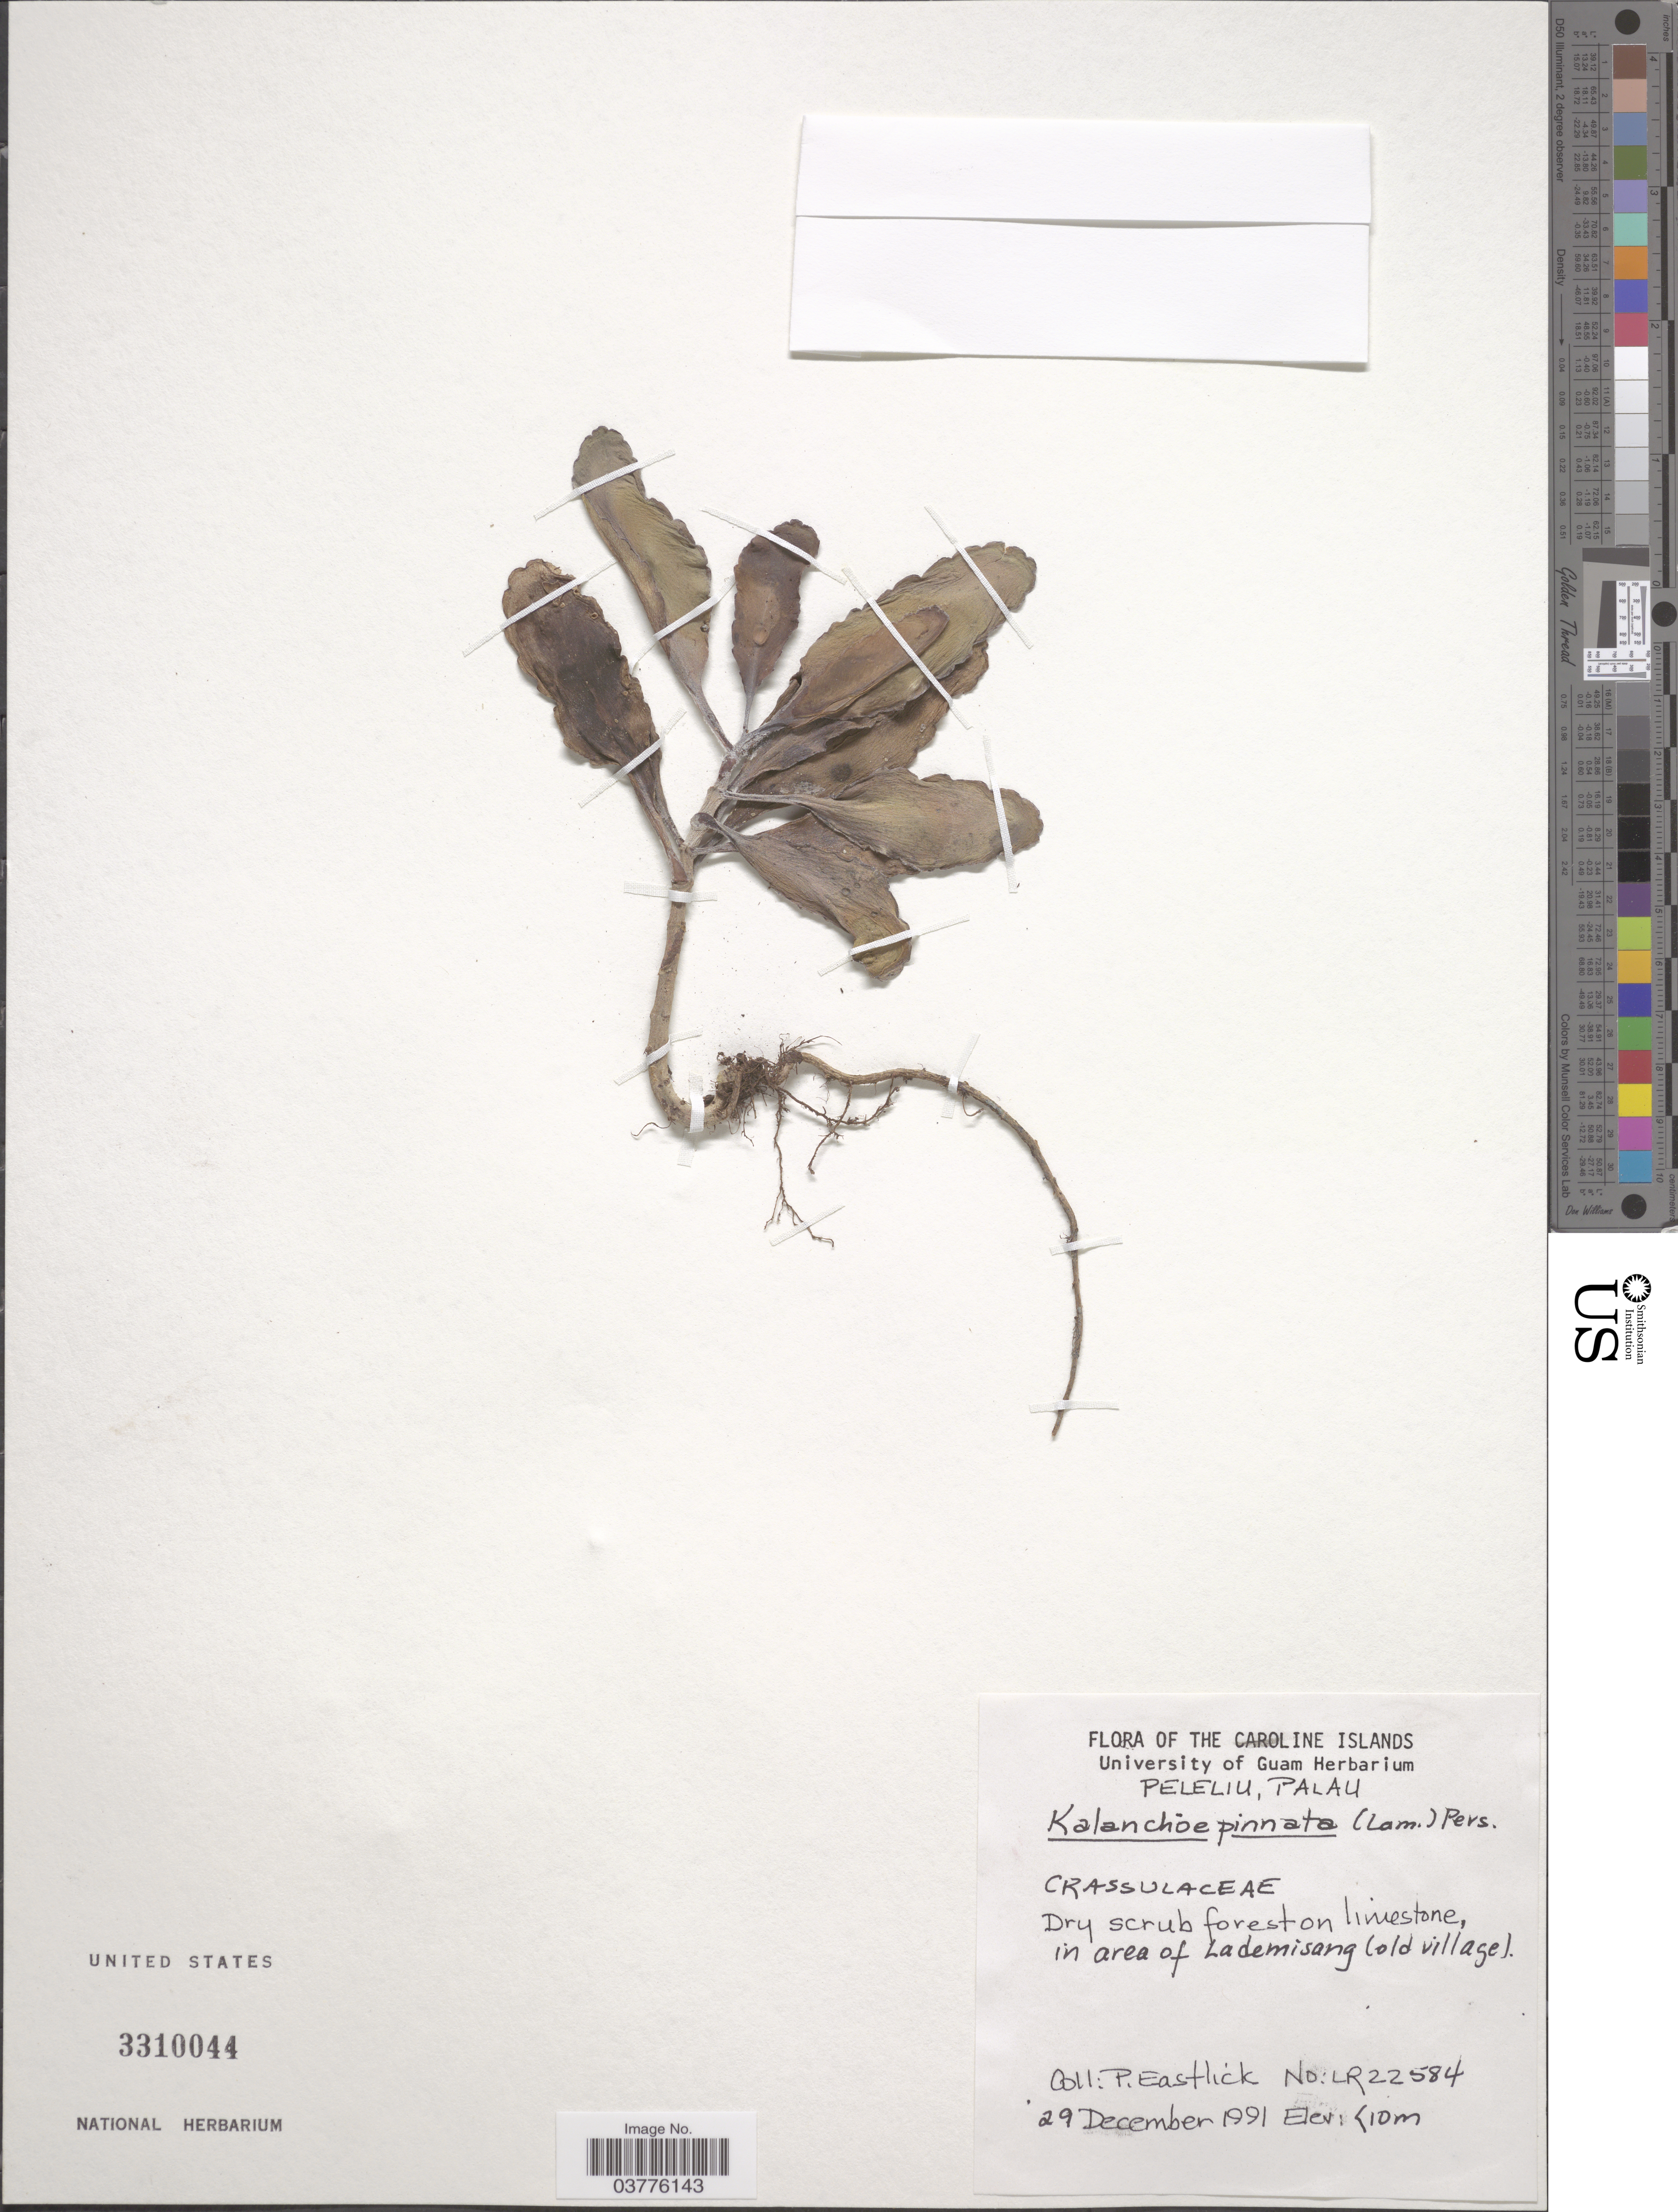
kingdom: Plantae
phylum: Tracheophyta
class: Magnoliopsida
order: Saxifragales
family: Crassulaceae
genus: Kalanchoe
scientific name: Kalanchoe pinnata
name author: (Lam.) Pers.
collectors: P. Eastlick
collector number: LR22584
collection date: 1991-12-29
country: Palau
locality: The Caroline Islands. Peleliu, Palau. In area of Lademisang (old village).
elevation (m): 10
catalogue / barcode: US 3310044